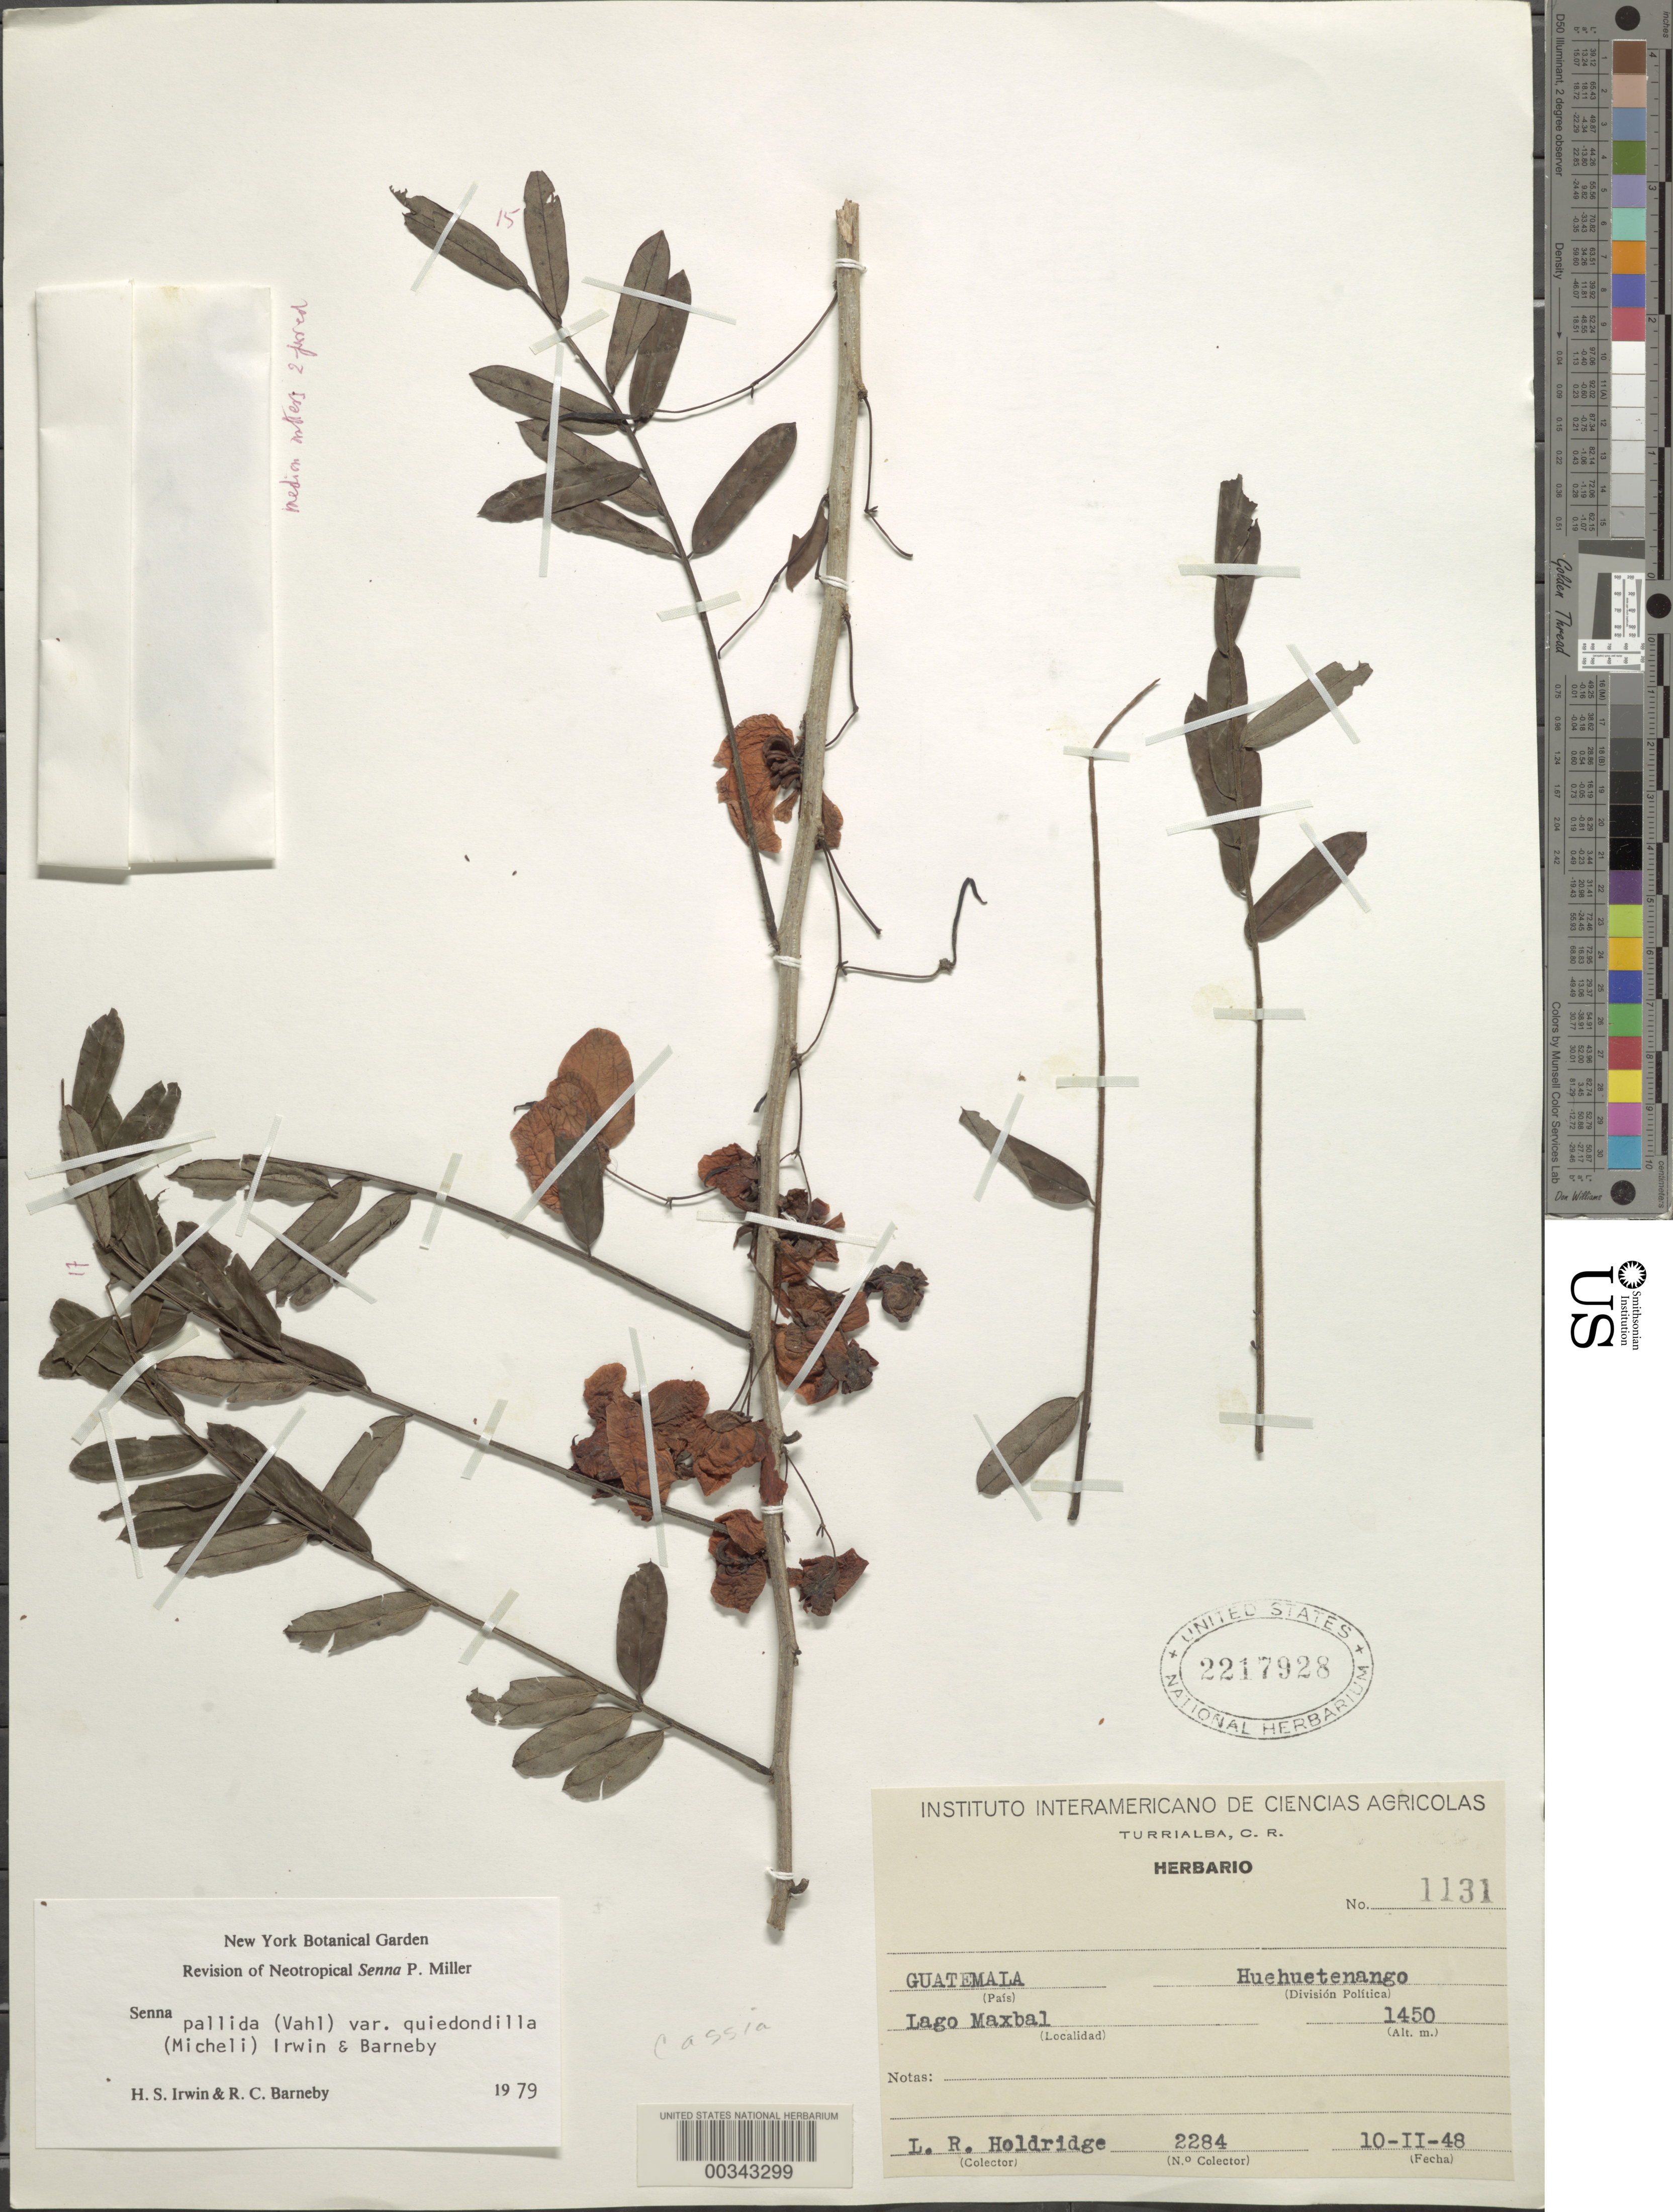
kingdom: Plantae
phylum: Tracheophyta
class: Magnoliopsida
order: Fabales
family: Fabaceae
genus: Senna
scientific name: Senna pallida var. quiedondilla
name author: (Micheli) H.S. Irwin & Barneby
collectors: L. Holdridge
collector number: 2284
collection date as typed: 10 Feb 1948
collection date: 1948-02-10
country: Guatemala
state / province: Huehuetenango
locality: Lago Maxbal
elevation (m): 1450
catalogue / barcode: US 2217928